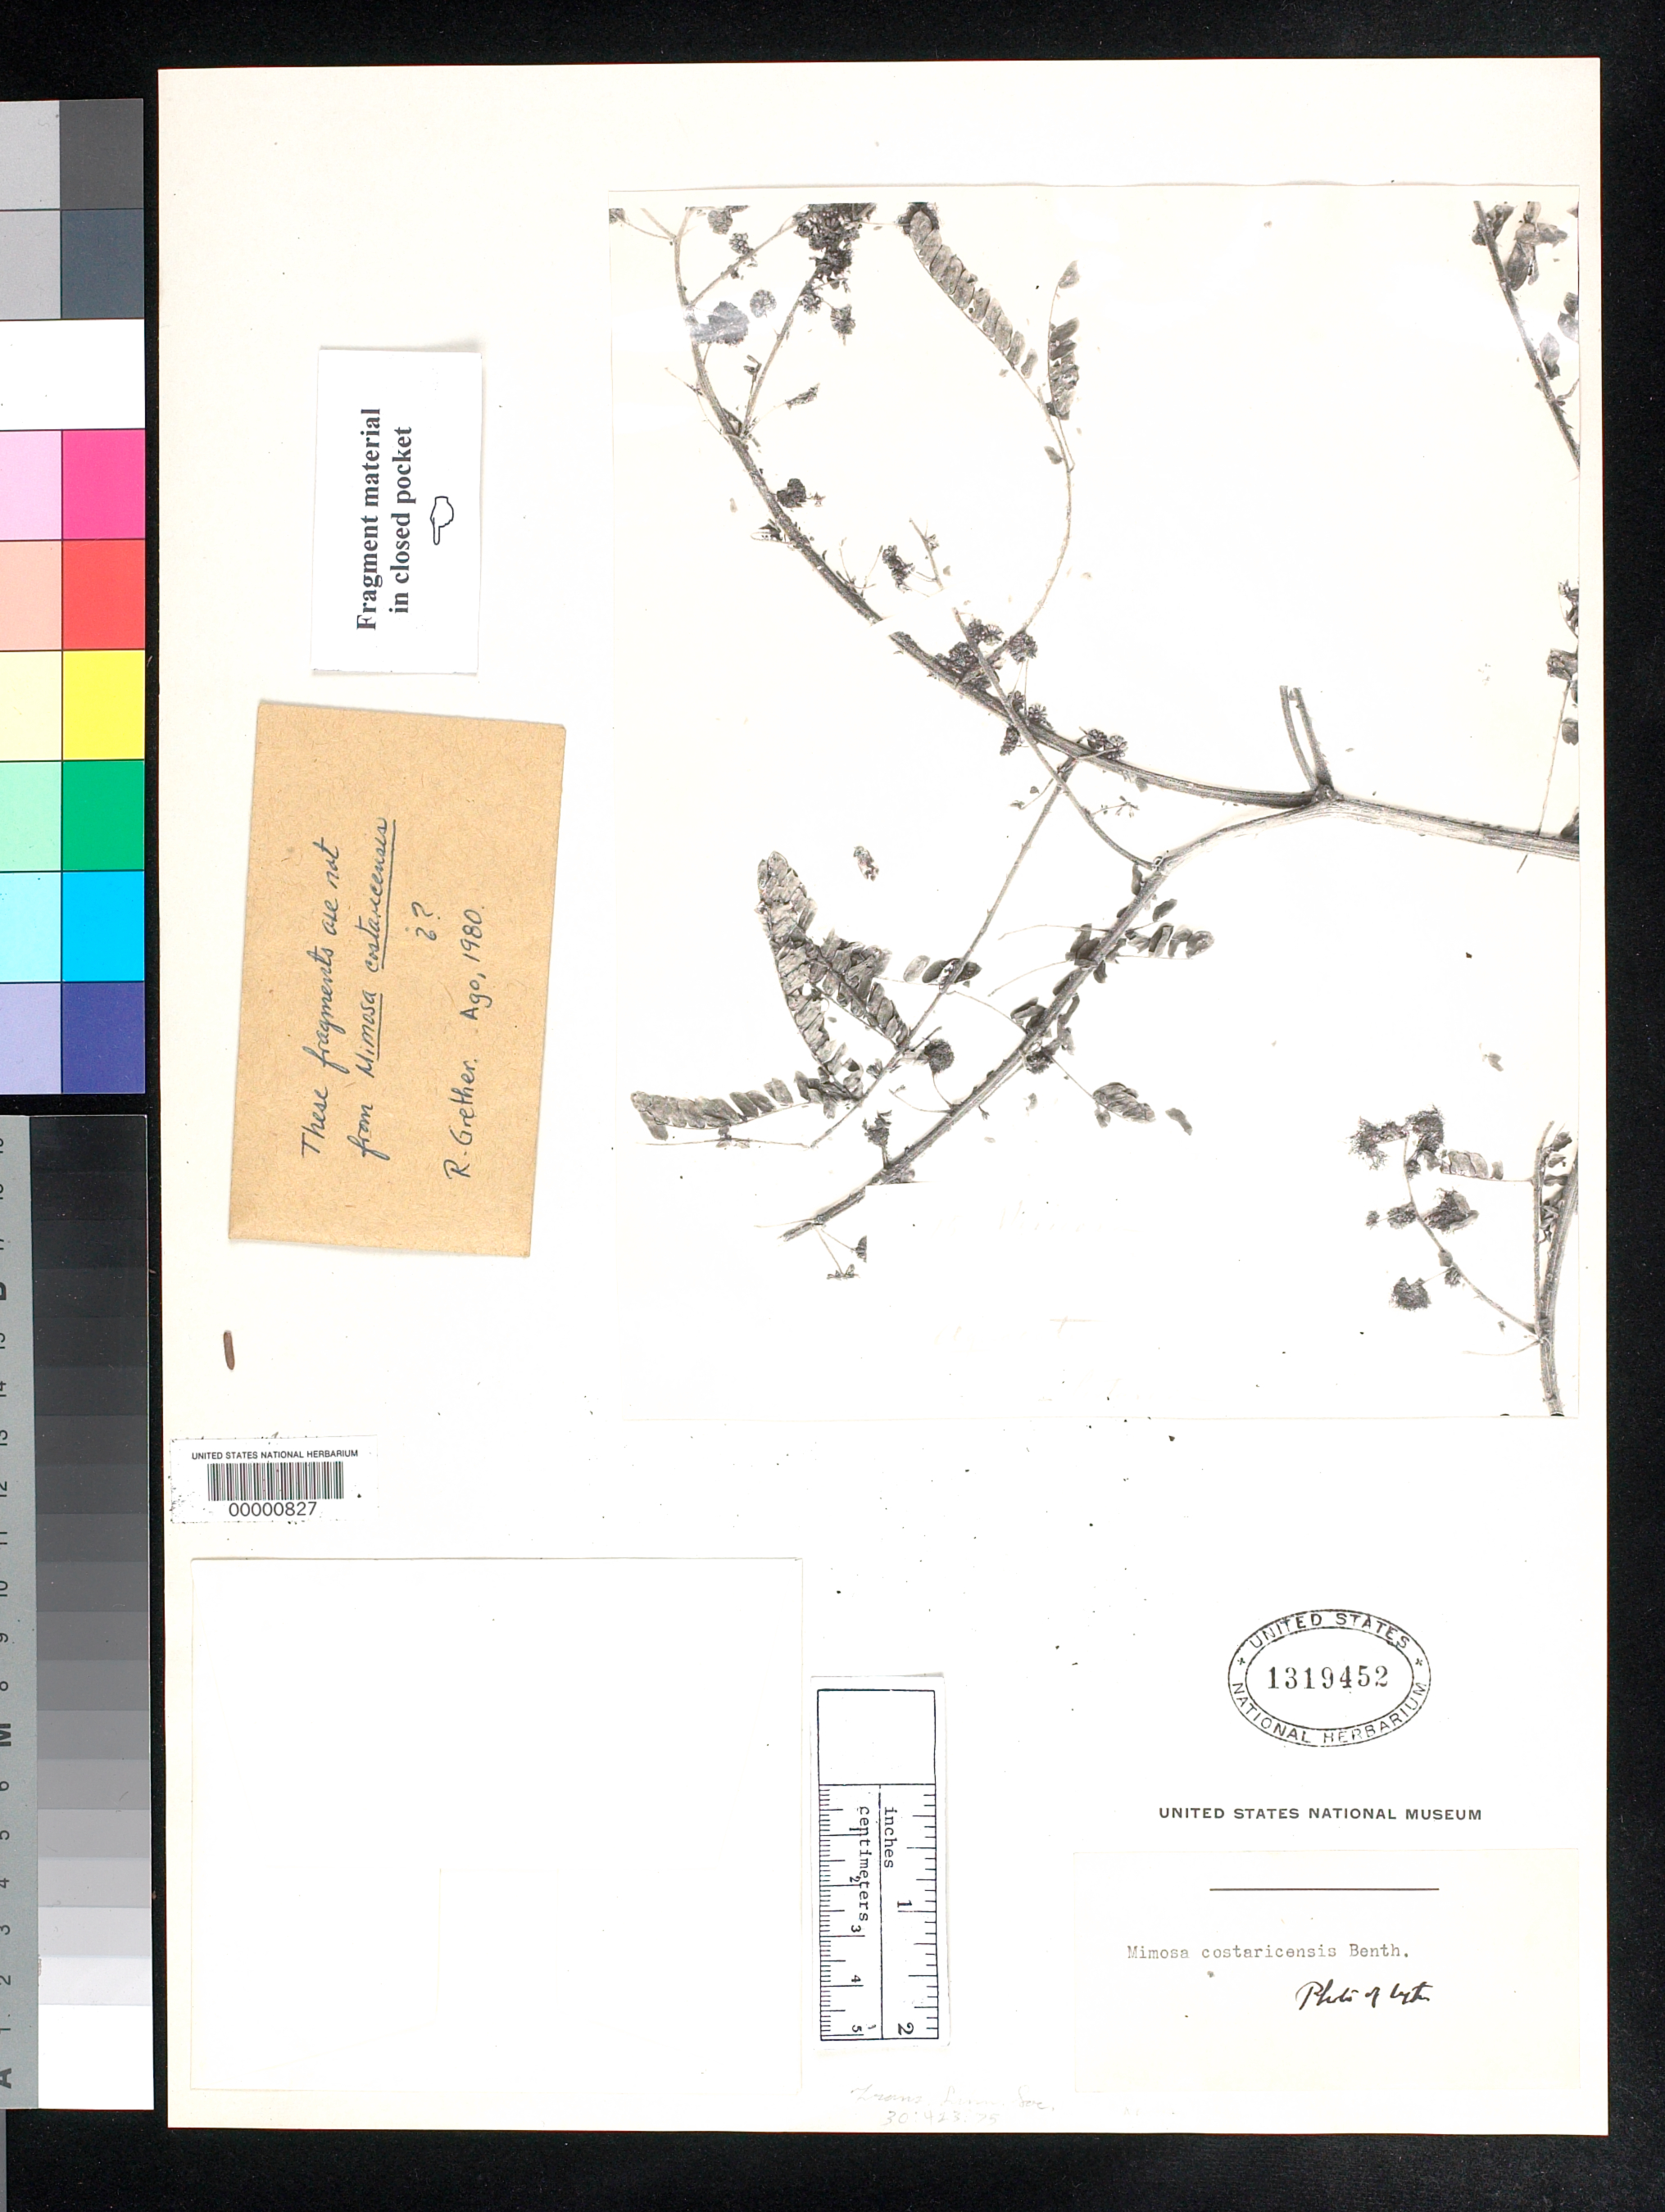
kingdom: Plantae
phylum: Tracheophyta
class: Magnoliopsida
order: Fabales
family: Fabaceae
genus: Mimosa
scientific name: Mimosa costaricensis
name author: Benth.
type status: Type Fragment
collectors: A. S. Oersted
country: Costa Rica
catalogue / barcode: US 1319452